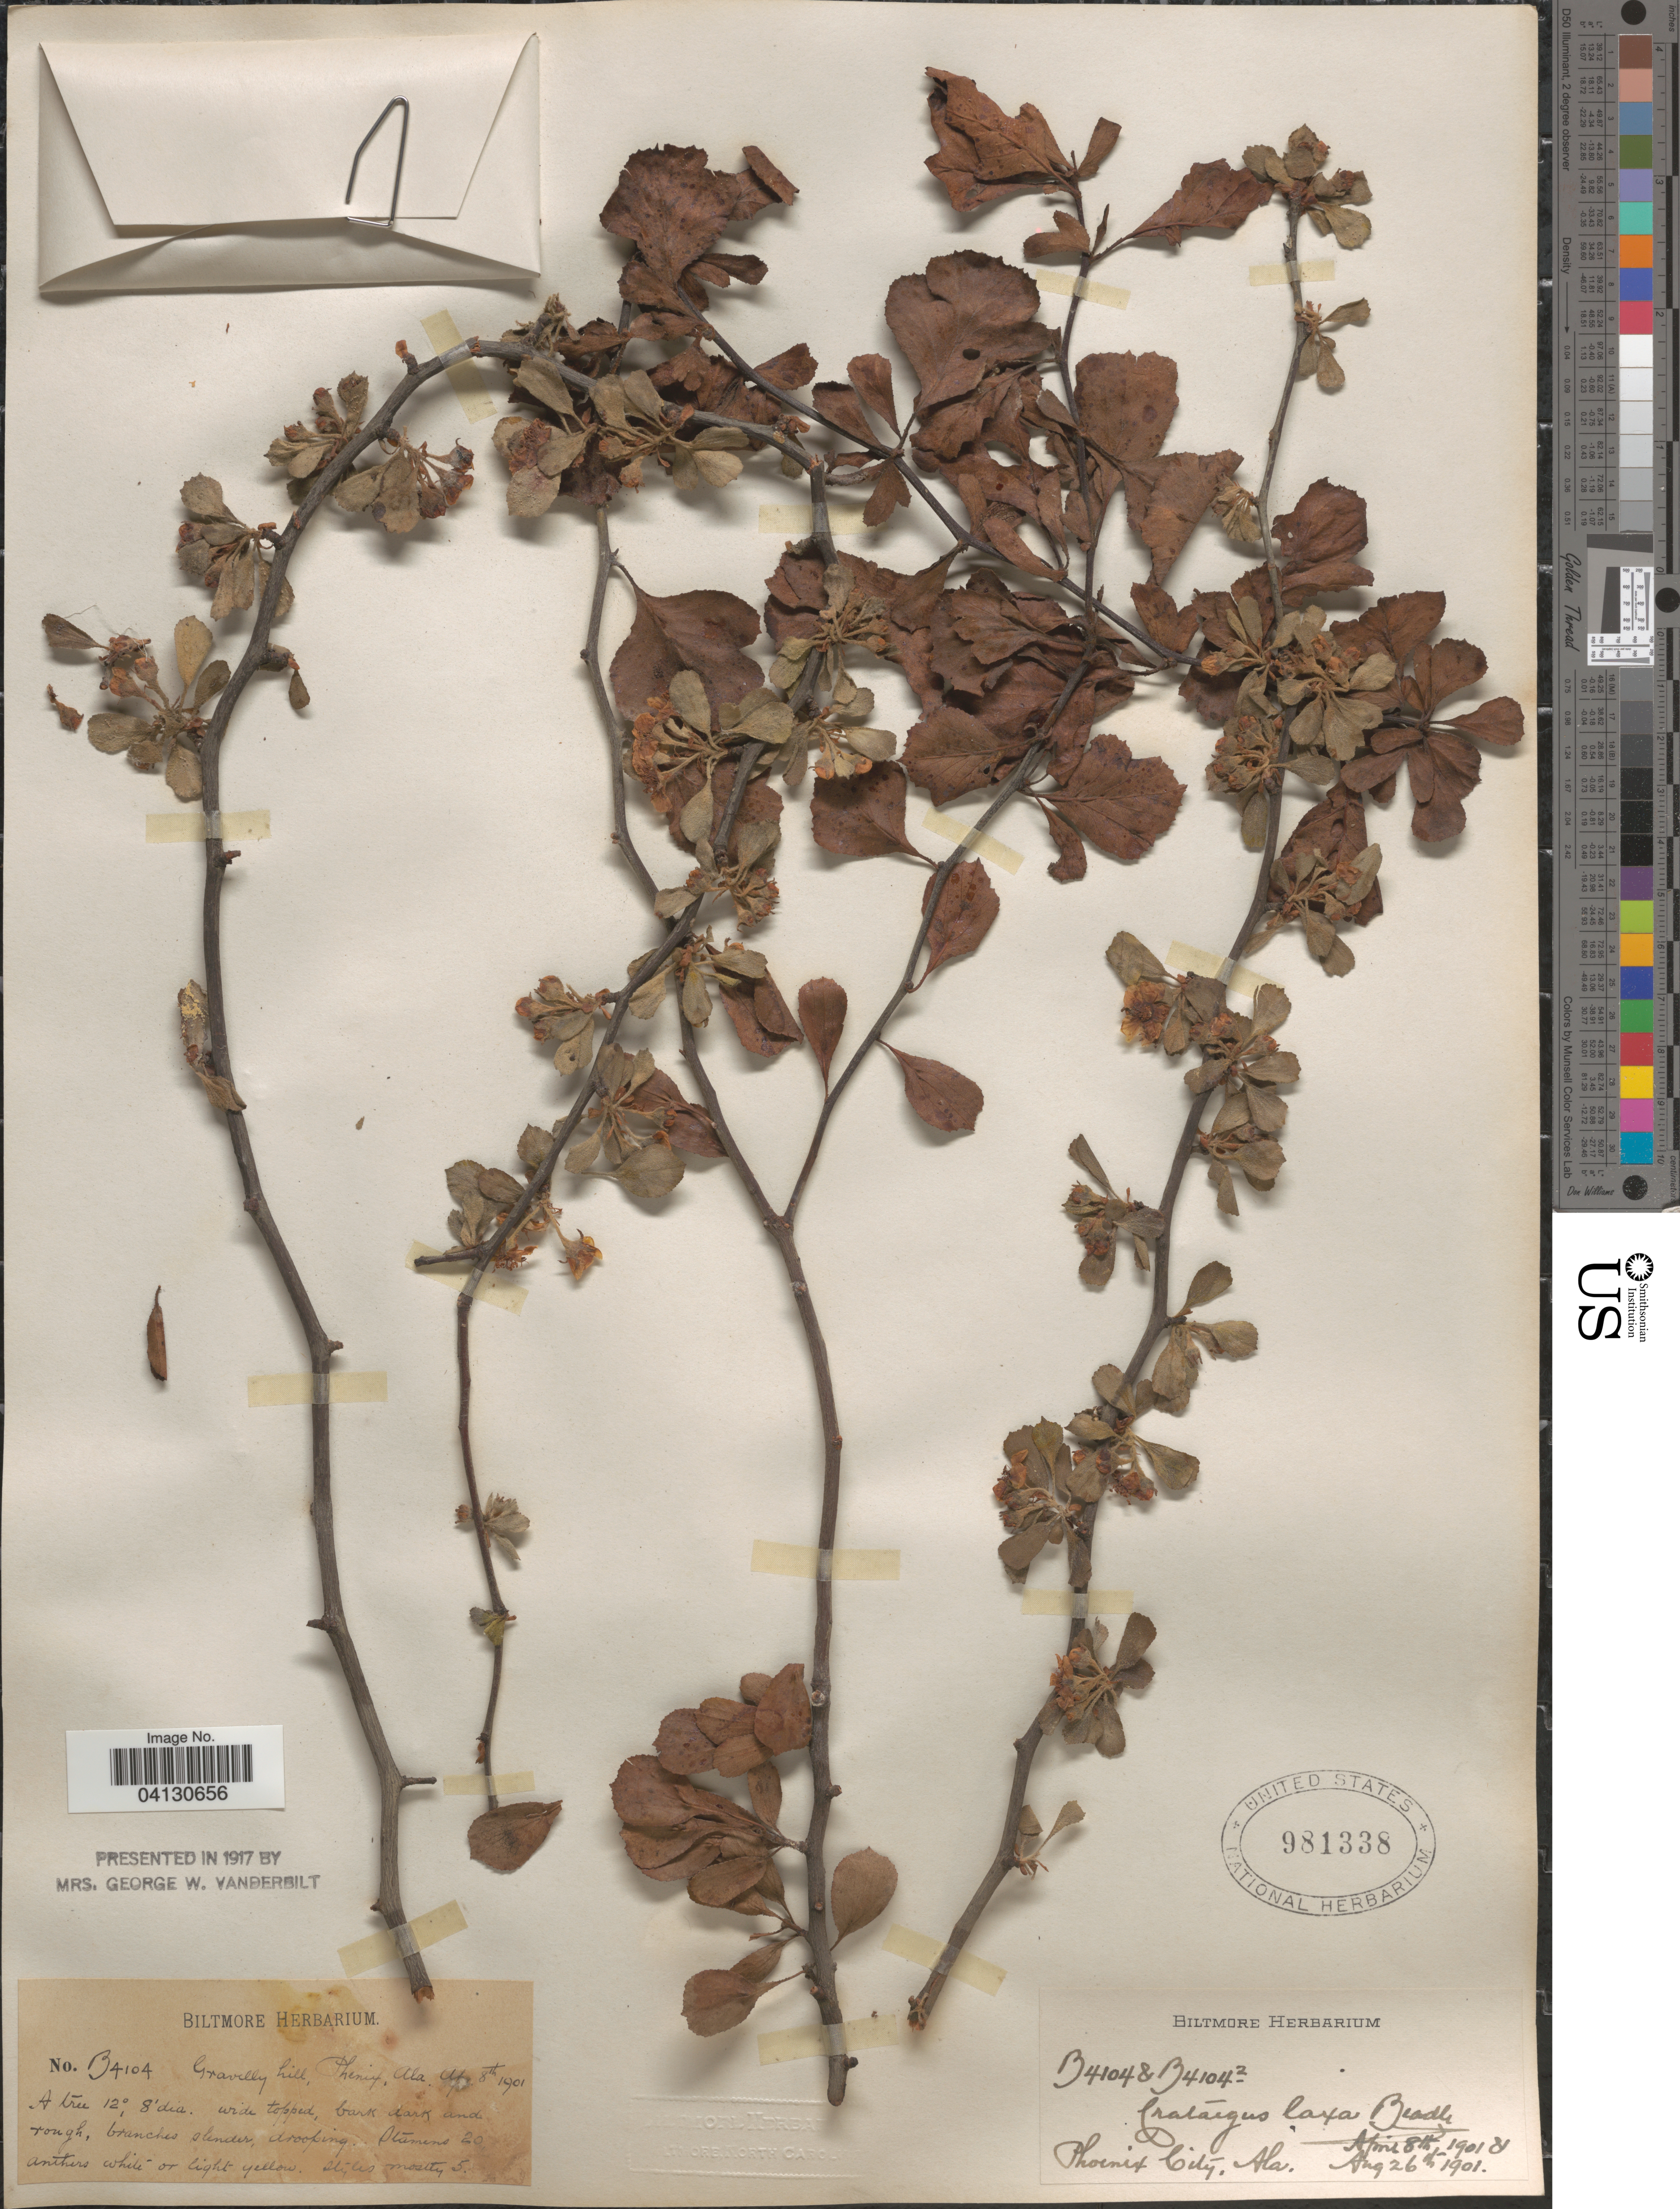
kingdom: Plantae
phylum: Tracheophyta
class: Magnoliopsida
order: Rosales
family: Rosaceae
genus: Crataegus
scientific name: Crataegus laxa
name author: Beadle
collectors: ex herb. Biltmore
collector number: B4104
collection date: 1901-04-08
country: United States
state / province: Alabama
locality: Phoenix City.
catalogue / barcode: US 981338